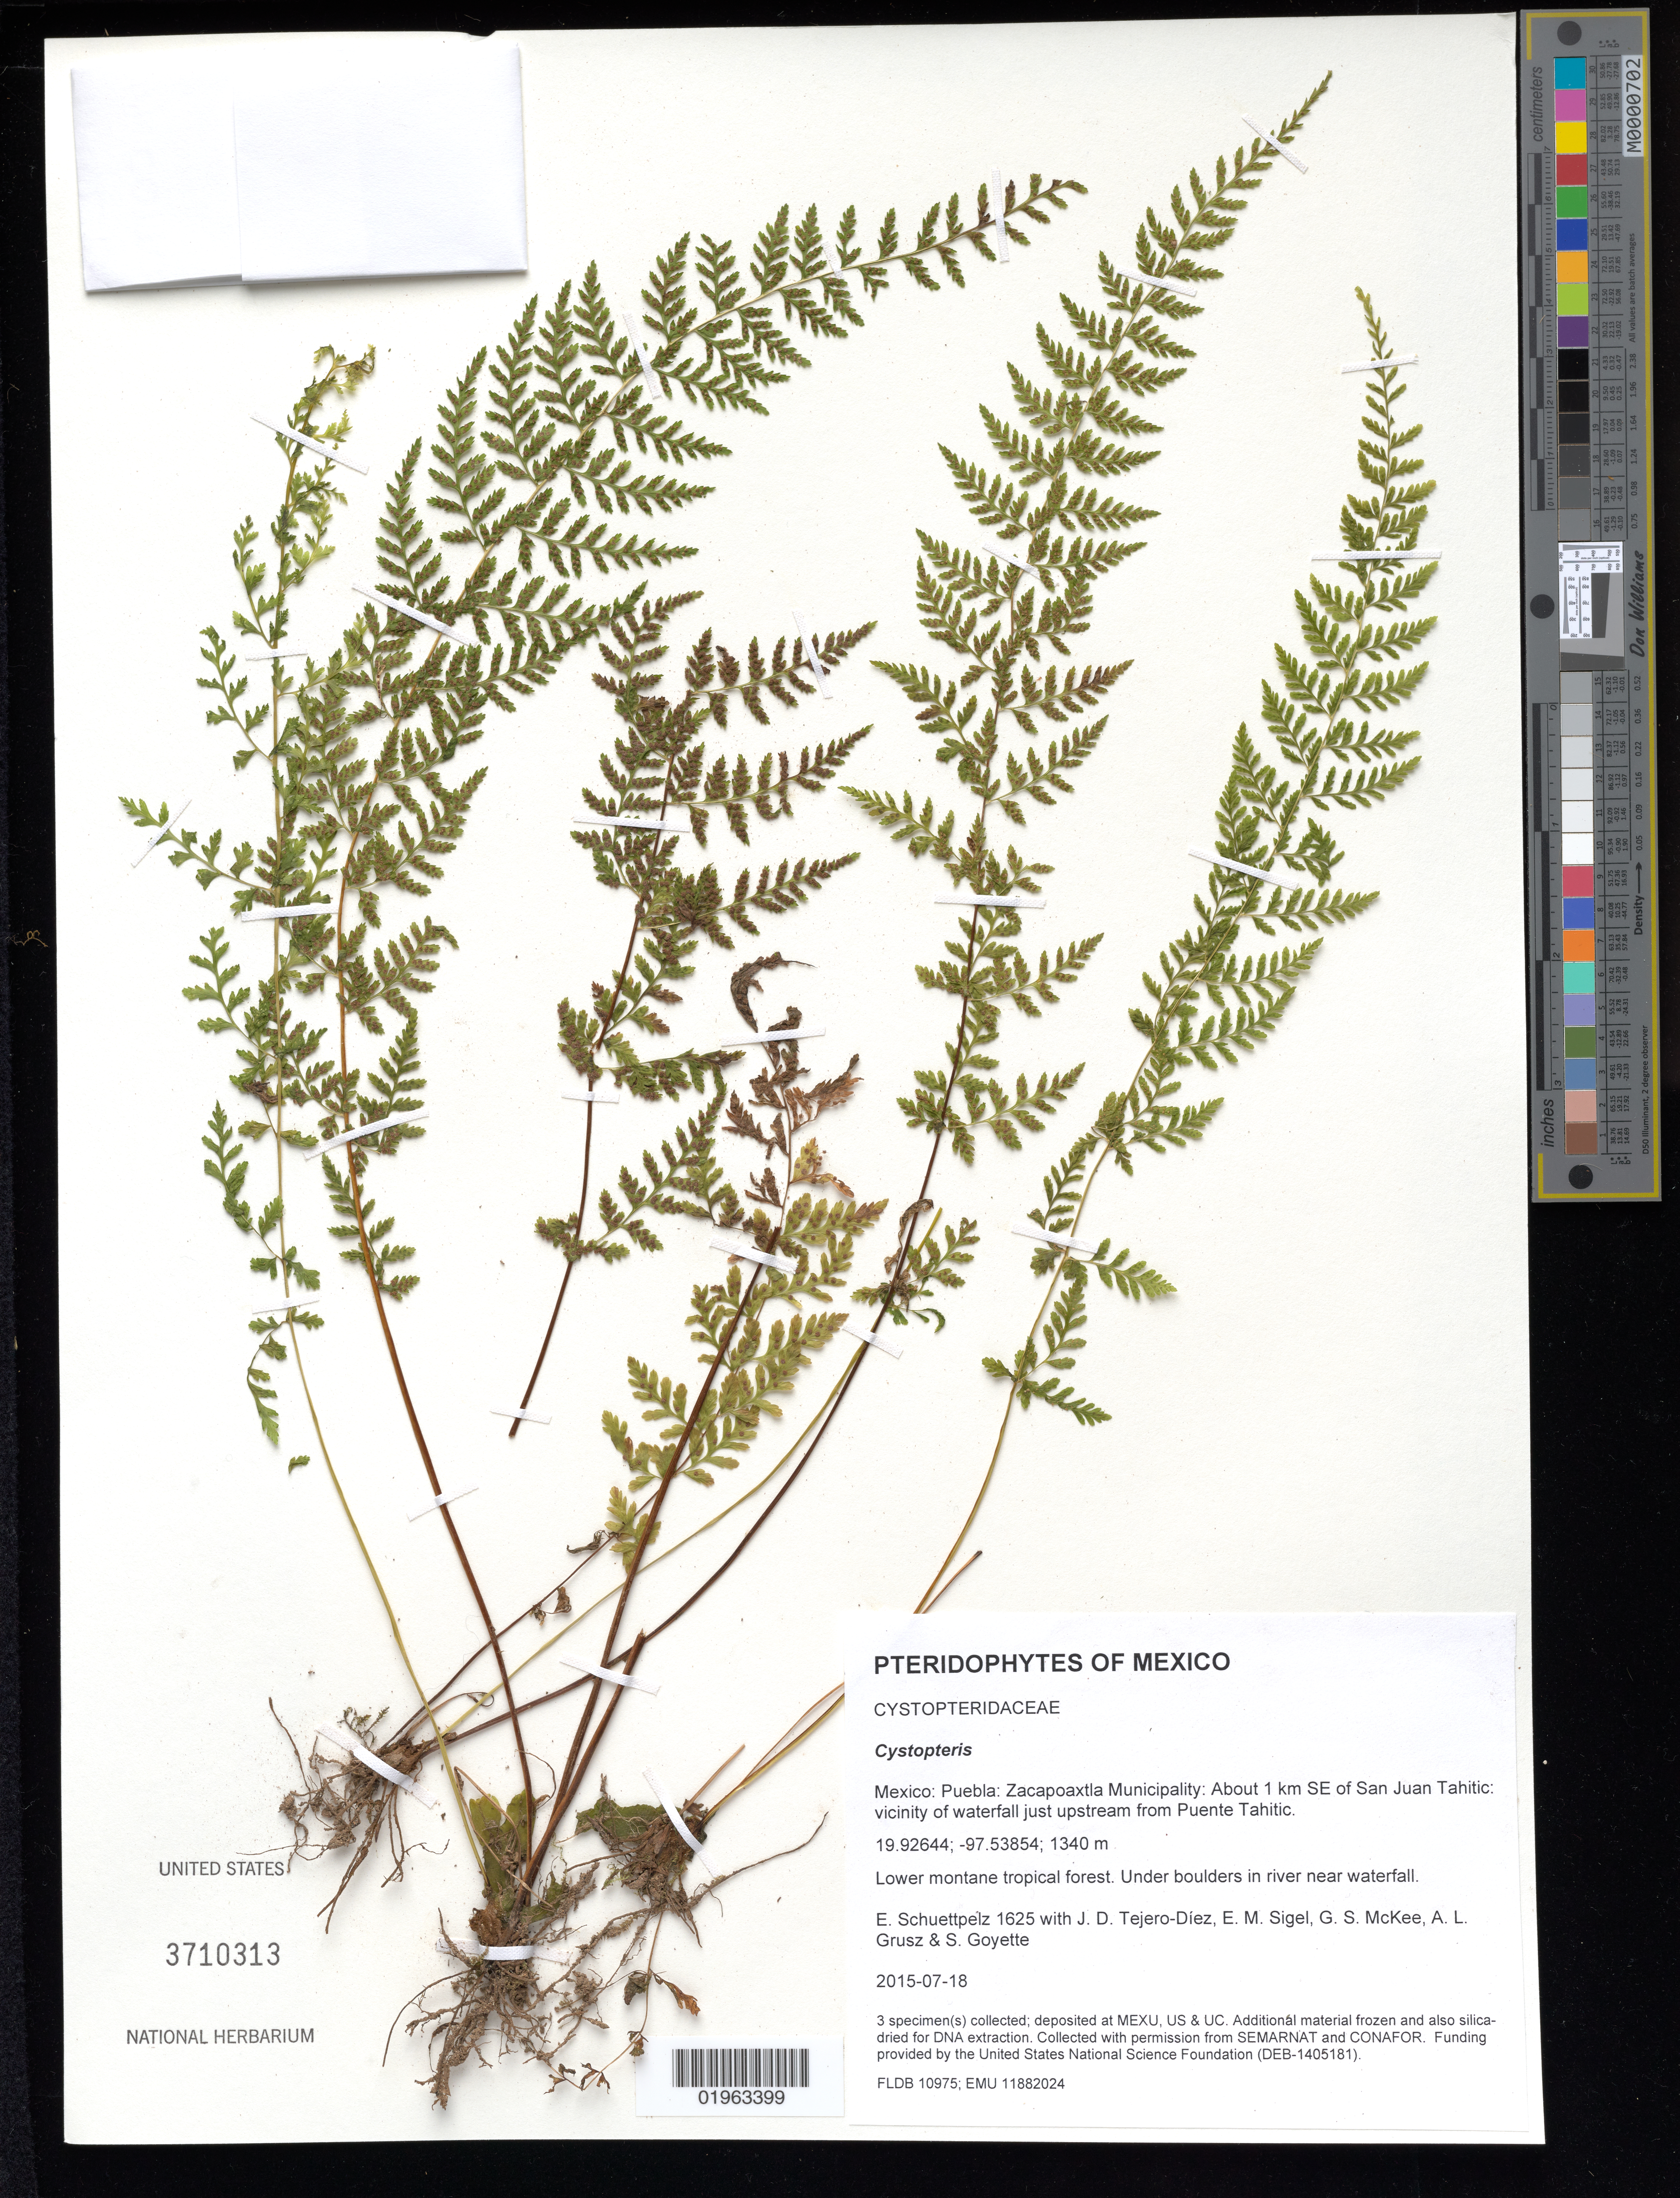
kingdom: Plantae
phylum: Tracheophyta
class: Polypodiopsida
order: Polypodiales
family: Cystopteridaceae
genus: Cystopteris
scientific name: Cystopteris sp.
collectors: E. Schuettpelz, D. Tejero-Díez, E. M. Sigel, G. S. McKee & A. Grusz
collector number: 1625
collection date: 2015-07-18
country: Mexico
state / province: Puebla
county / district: Zacapoaxtla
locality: About 1 km SE of San Juan Tahitic: vicinity of waterfall just upstream from Puente Tahitic.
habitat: Lower montane tropical forest.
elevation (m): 1340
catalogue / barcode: US 3710313